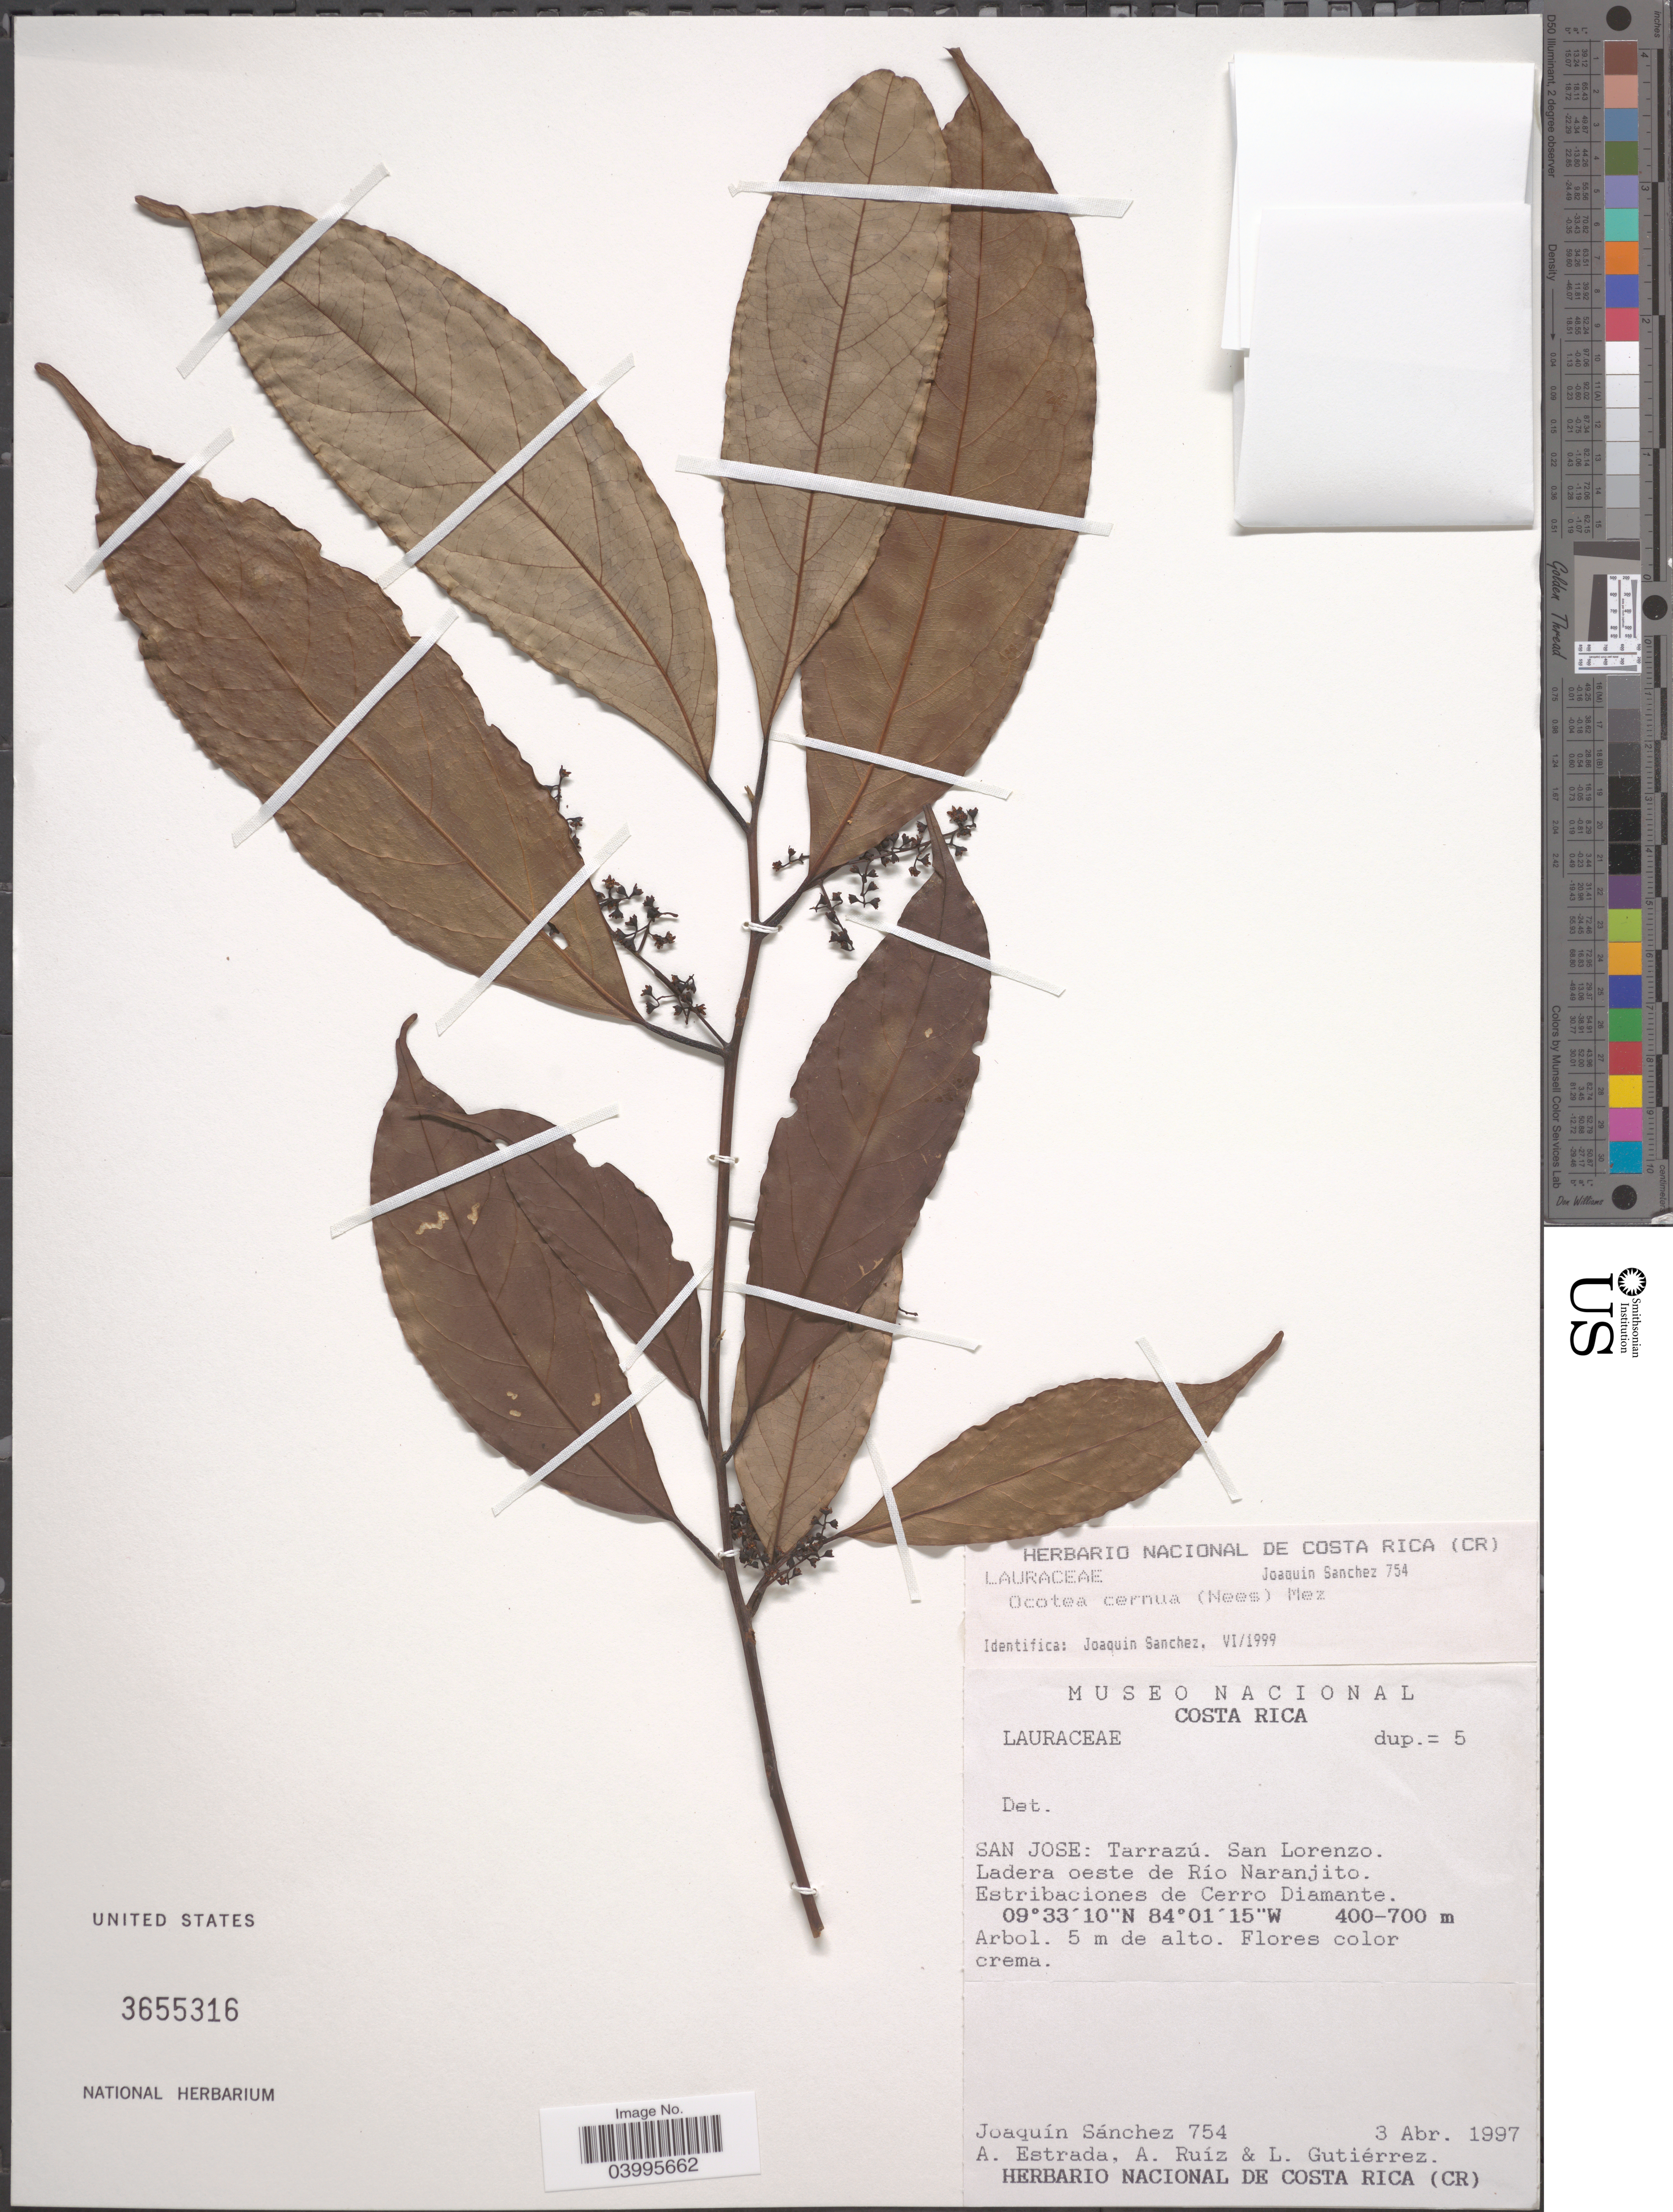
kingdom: Plantae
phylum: Tracheophyta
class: Magnoliopsida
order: Laurales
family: Lauraceae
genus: Ocotea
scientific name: Ocotea cernua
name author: (Nees) Mez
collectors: J. Sánchez, A. Estrada, A. Ruiz & L. Gutiérrez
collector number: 754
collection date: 1997-04-03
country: Costa Rica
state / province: San José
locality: Tarrazú. San Lorenzo. Ladera oeste de Río Naranjito. Estribaciones de Cerro Diamante.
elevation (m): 400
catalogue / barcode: US 3655316